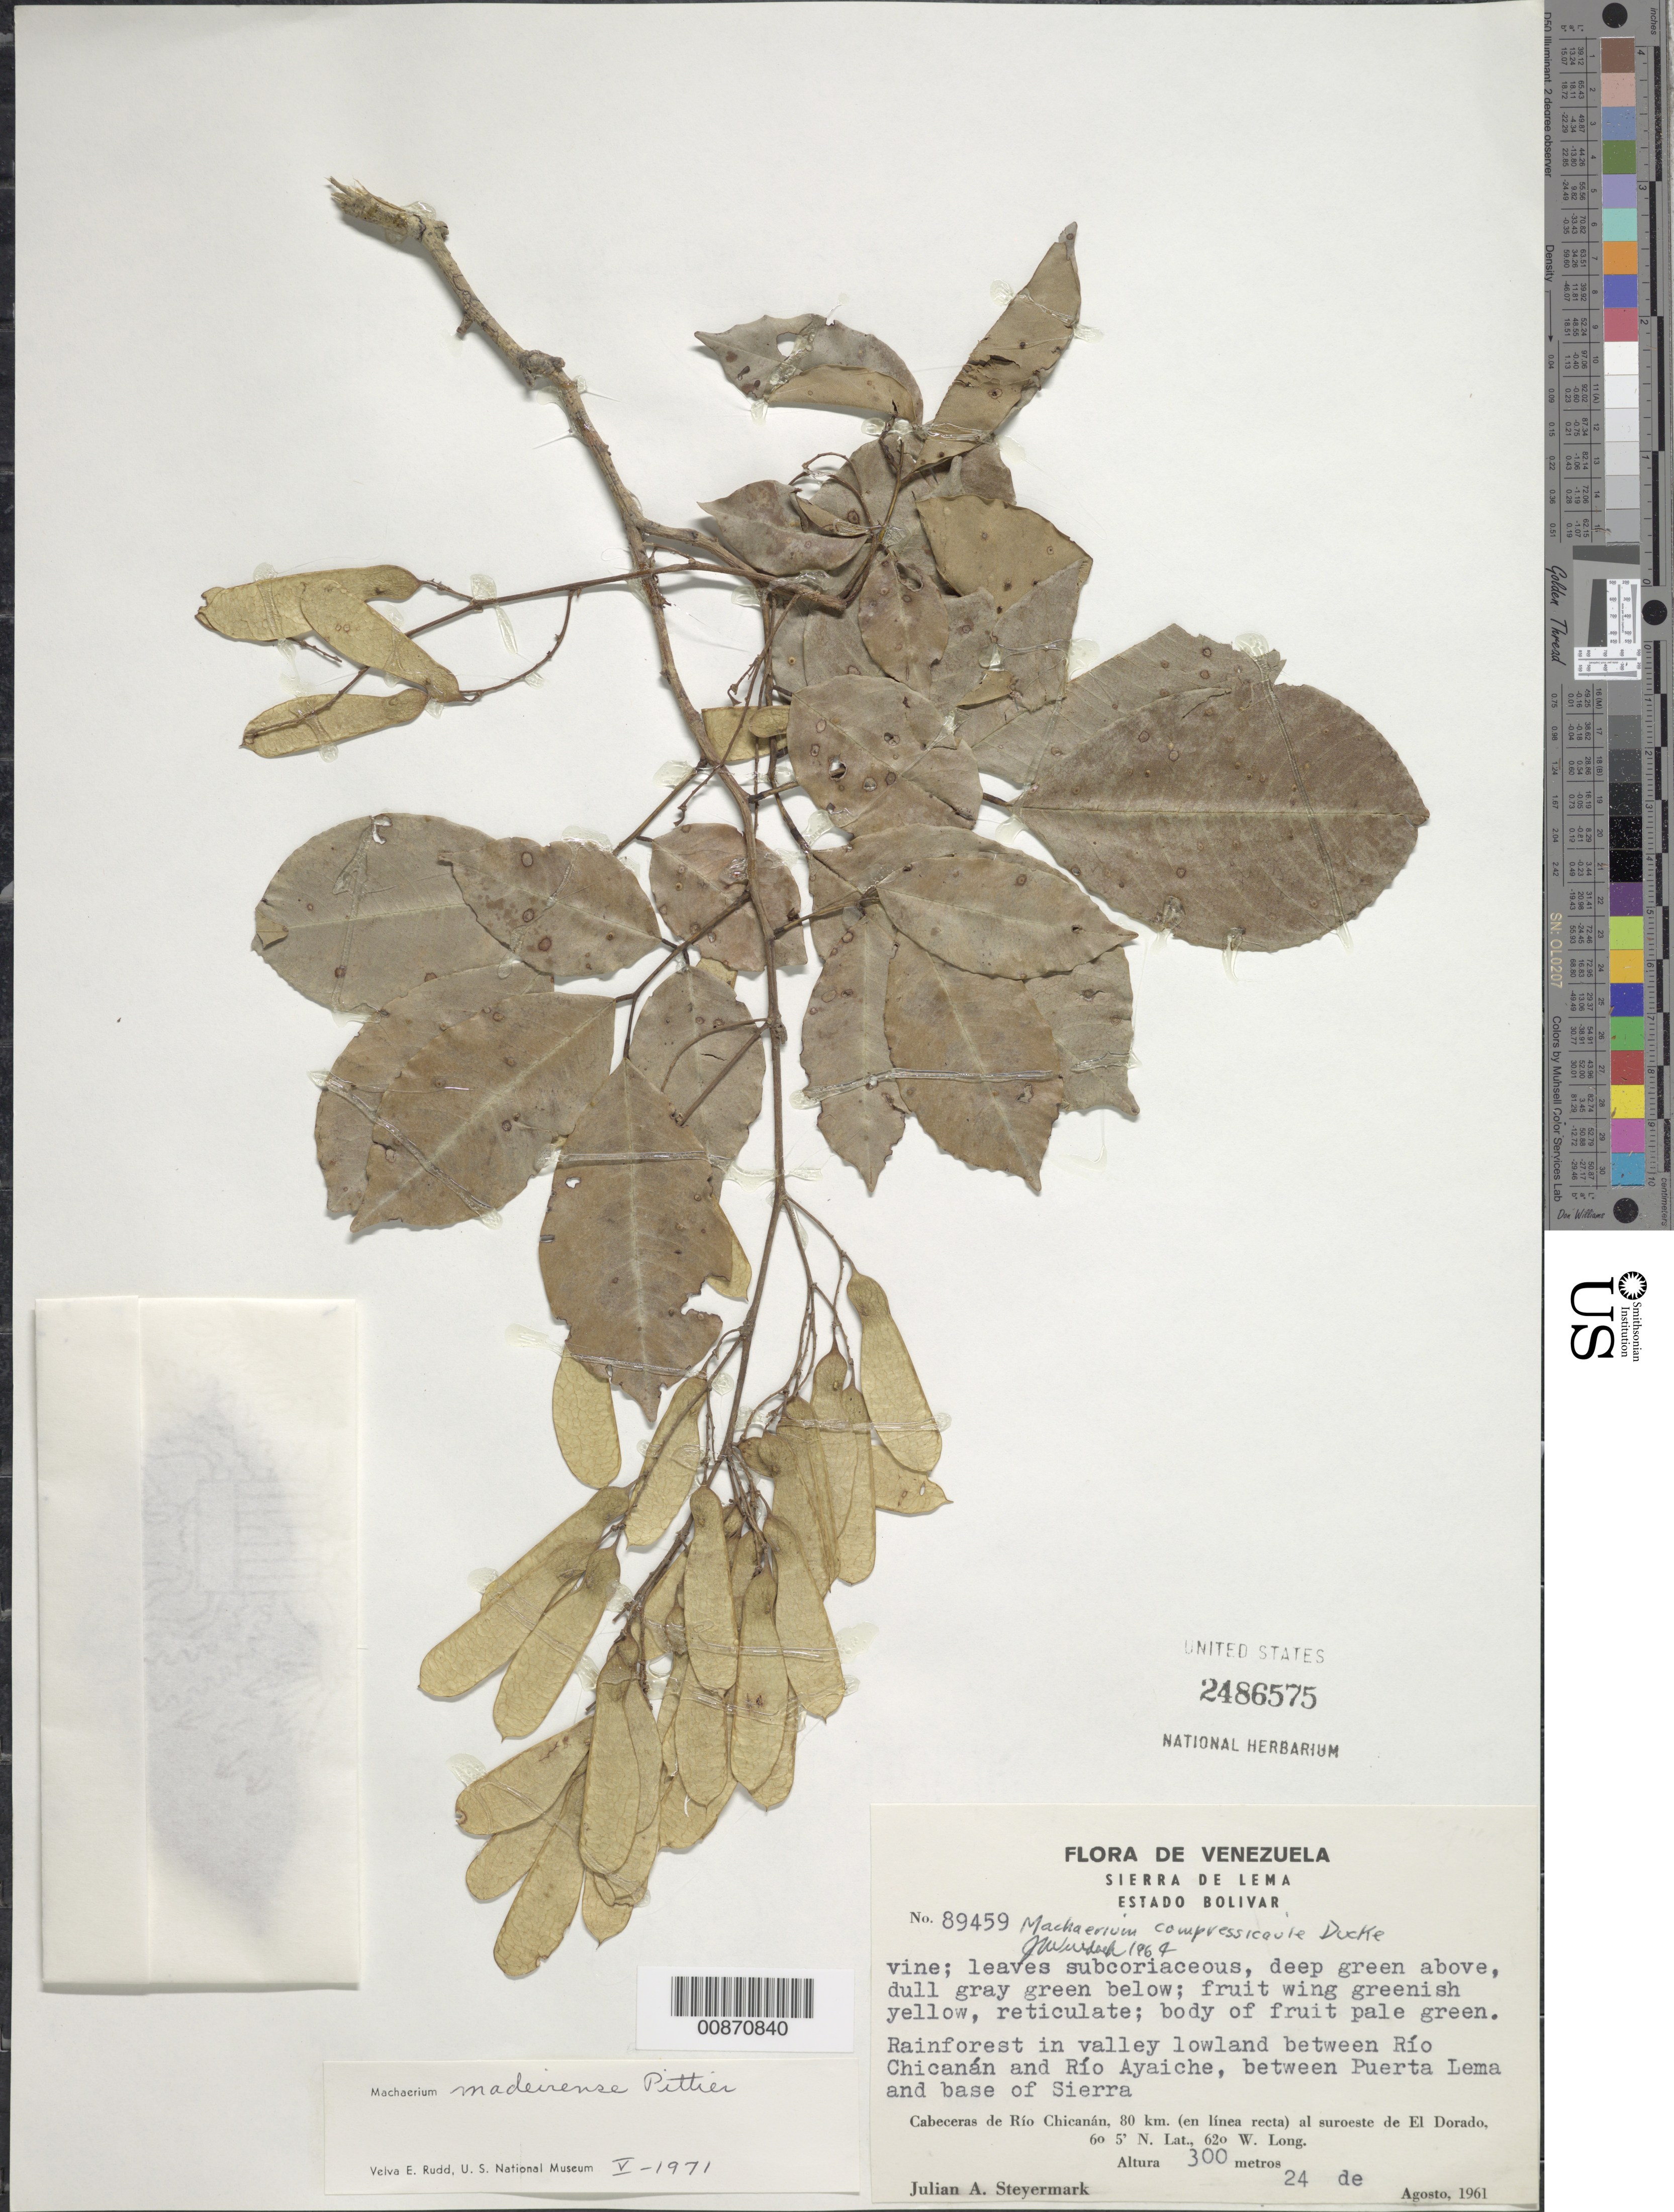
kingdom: Plantae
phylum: Tracheophyta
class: Magnoliopsida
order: Fabales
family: Fabaceae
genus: Machaerium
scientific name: Machaerium madeirense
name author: Pittier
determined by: Rudd, V. E.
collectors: J. Steyermark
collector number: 89459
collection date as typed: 24-Aug-61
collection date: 1961-08-24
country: Venezuela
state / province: Bolívar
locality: Sierra de Lema, Cabaceras de Río Chicanan, 80 km in straight line to SW of El Dorado, between Río Chicanan and Río Ayaiche, between Puerta Lema and base of Sierra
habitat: Rainforest in valley lowland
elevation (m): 300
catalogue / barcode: US 2486575